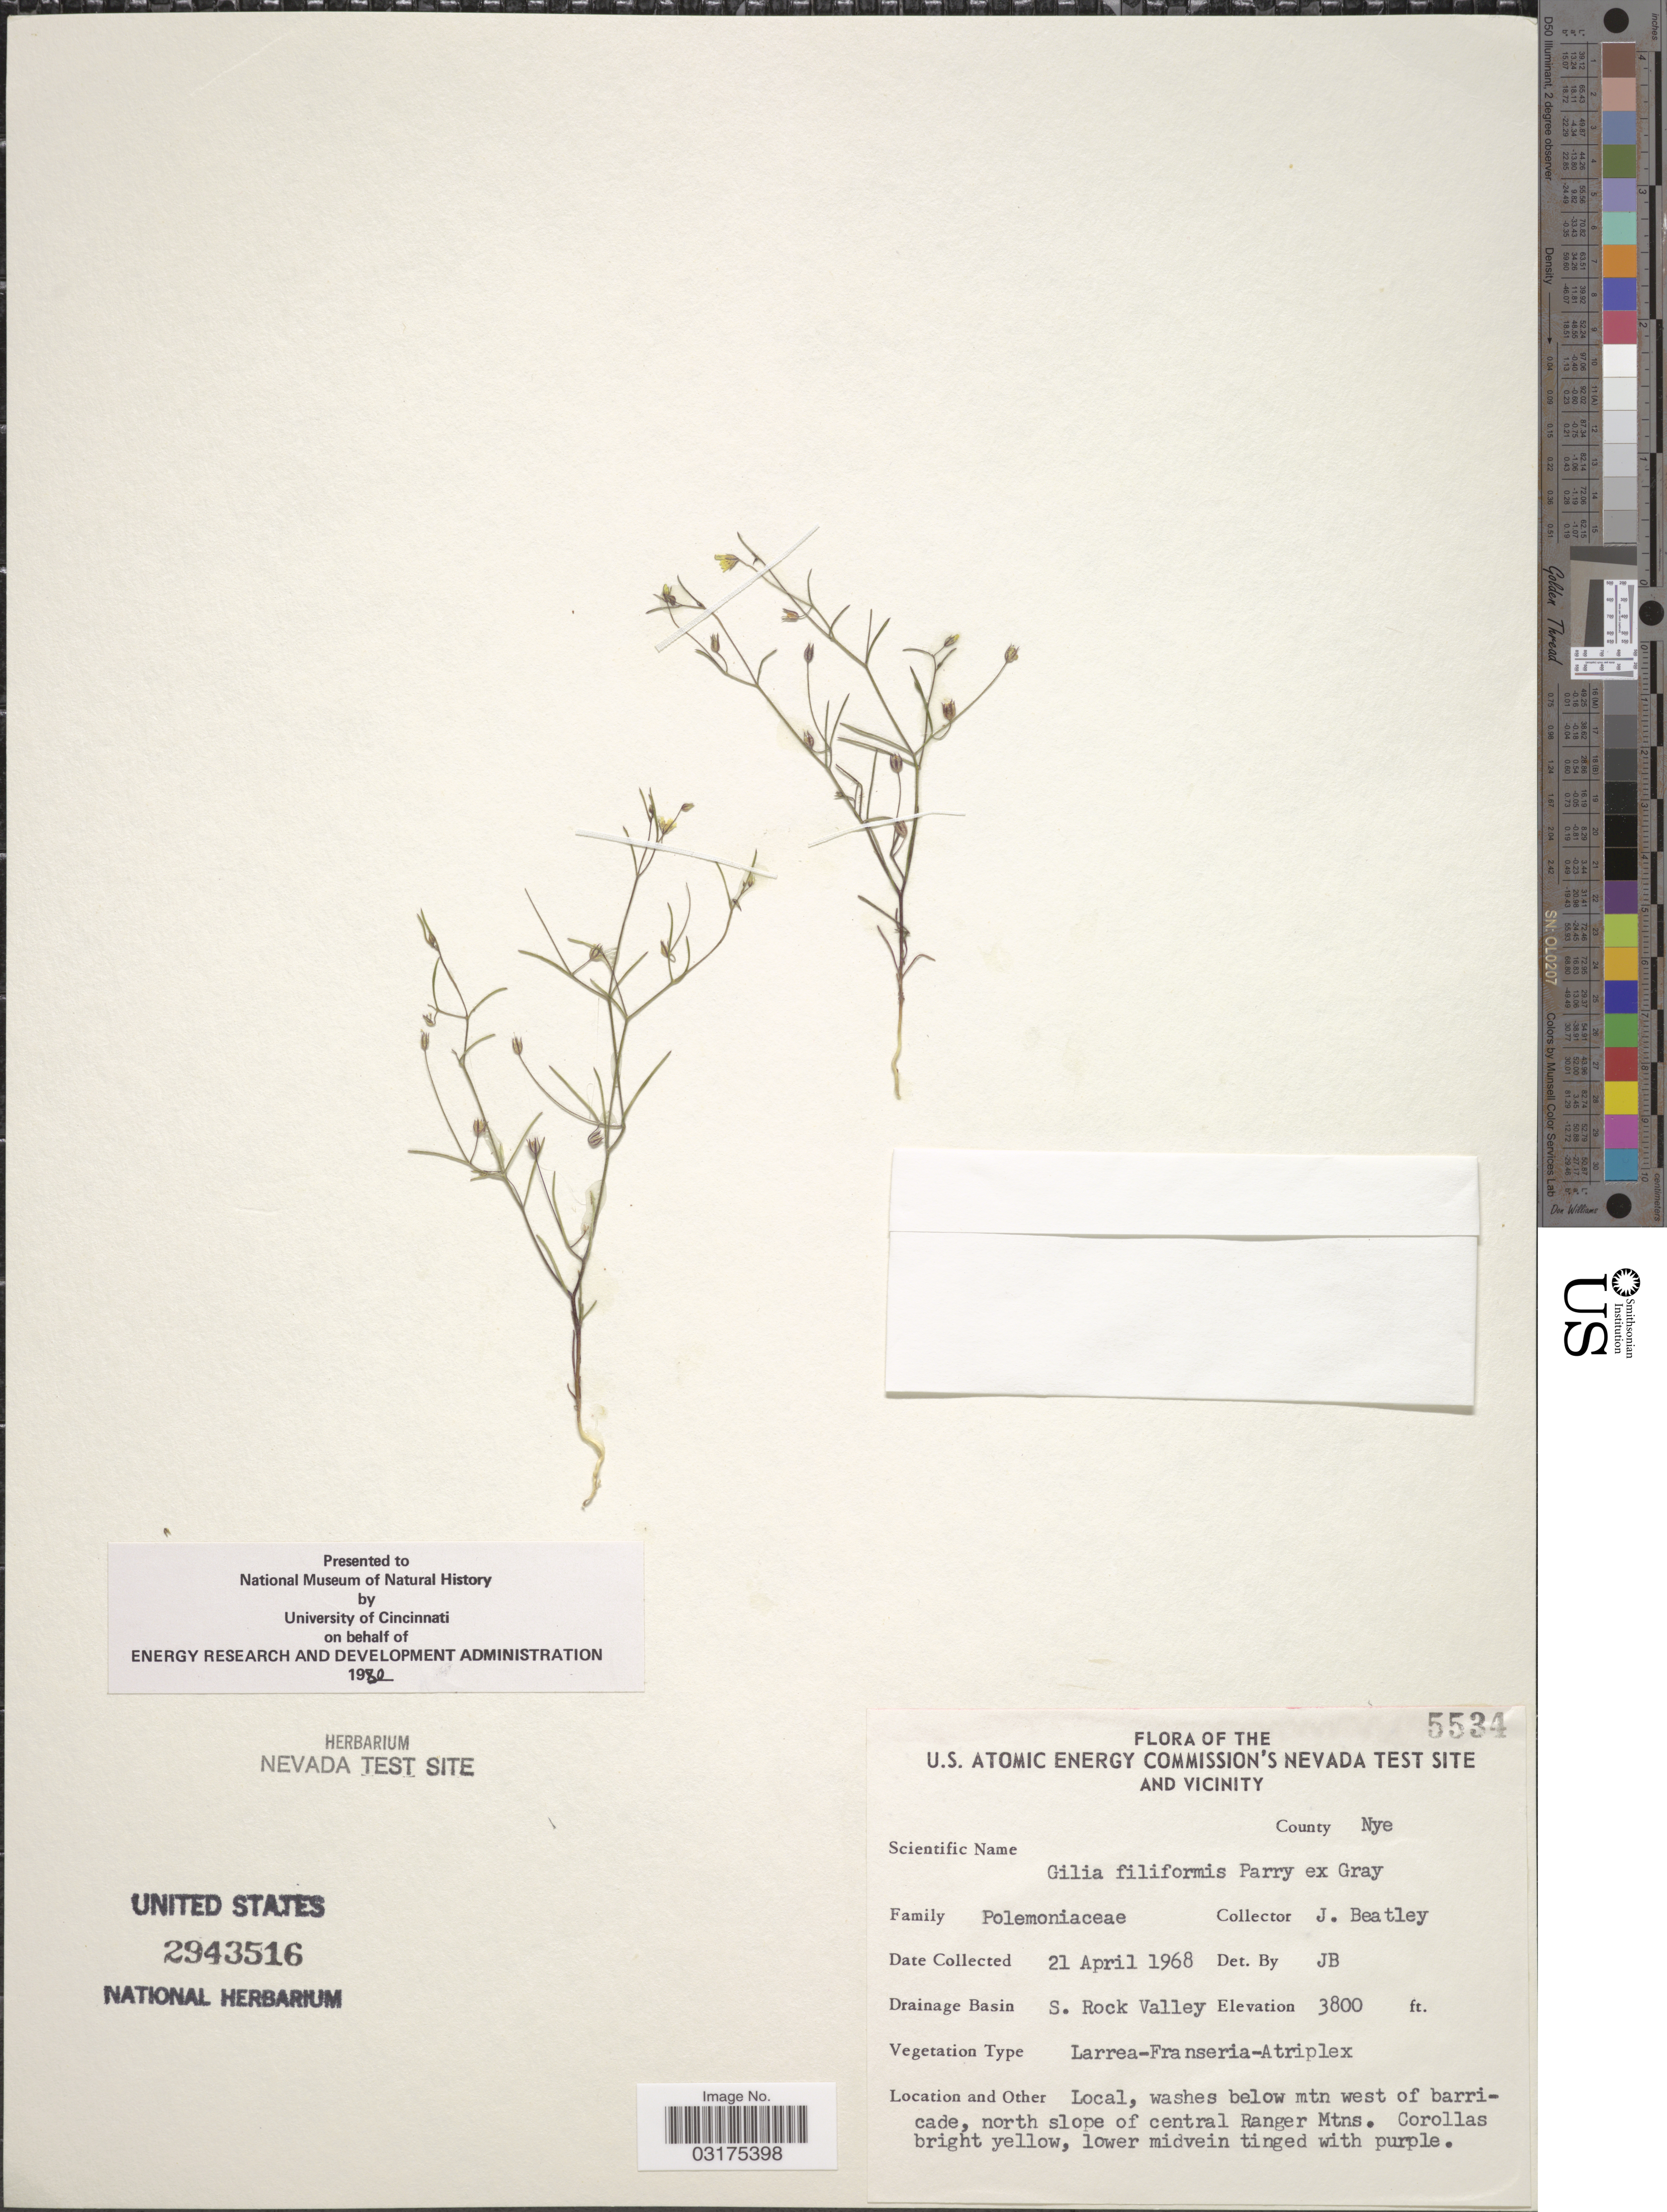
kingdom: Plantae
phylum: Tracheophyta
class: Magnoliopsida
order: Ericales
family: Polemoniaceae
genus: Linanthus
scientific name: Linanthus filiformis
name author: (Parry ex A. Gray) J.M. Porter & L.A. Johnson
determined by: Strong, Mark T., (BOT), Smithsonian Institution - National Museum of Natural History (UNITED STATES)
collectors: J. C. Beatley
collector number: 5534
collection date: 1968-04-21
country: United States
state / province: Nevada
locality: The U.S. Atomic Energy Commission's Nevada Test Site And Vicinity, County Nye, Drainage Basin S. Rock Valley, Local, washes below mtn west of barricade, north slope of central Ranger Mtns.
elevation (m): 1158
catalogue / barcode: US 2943516